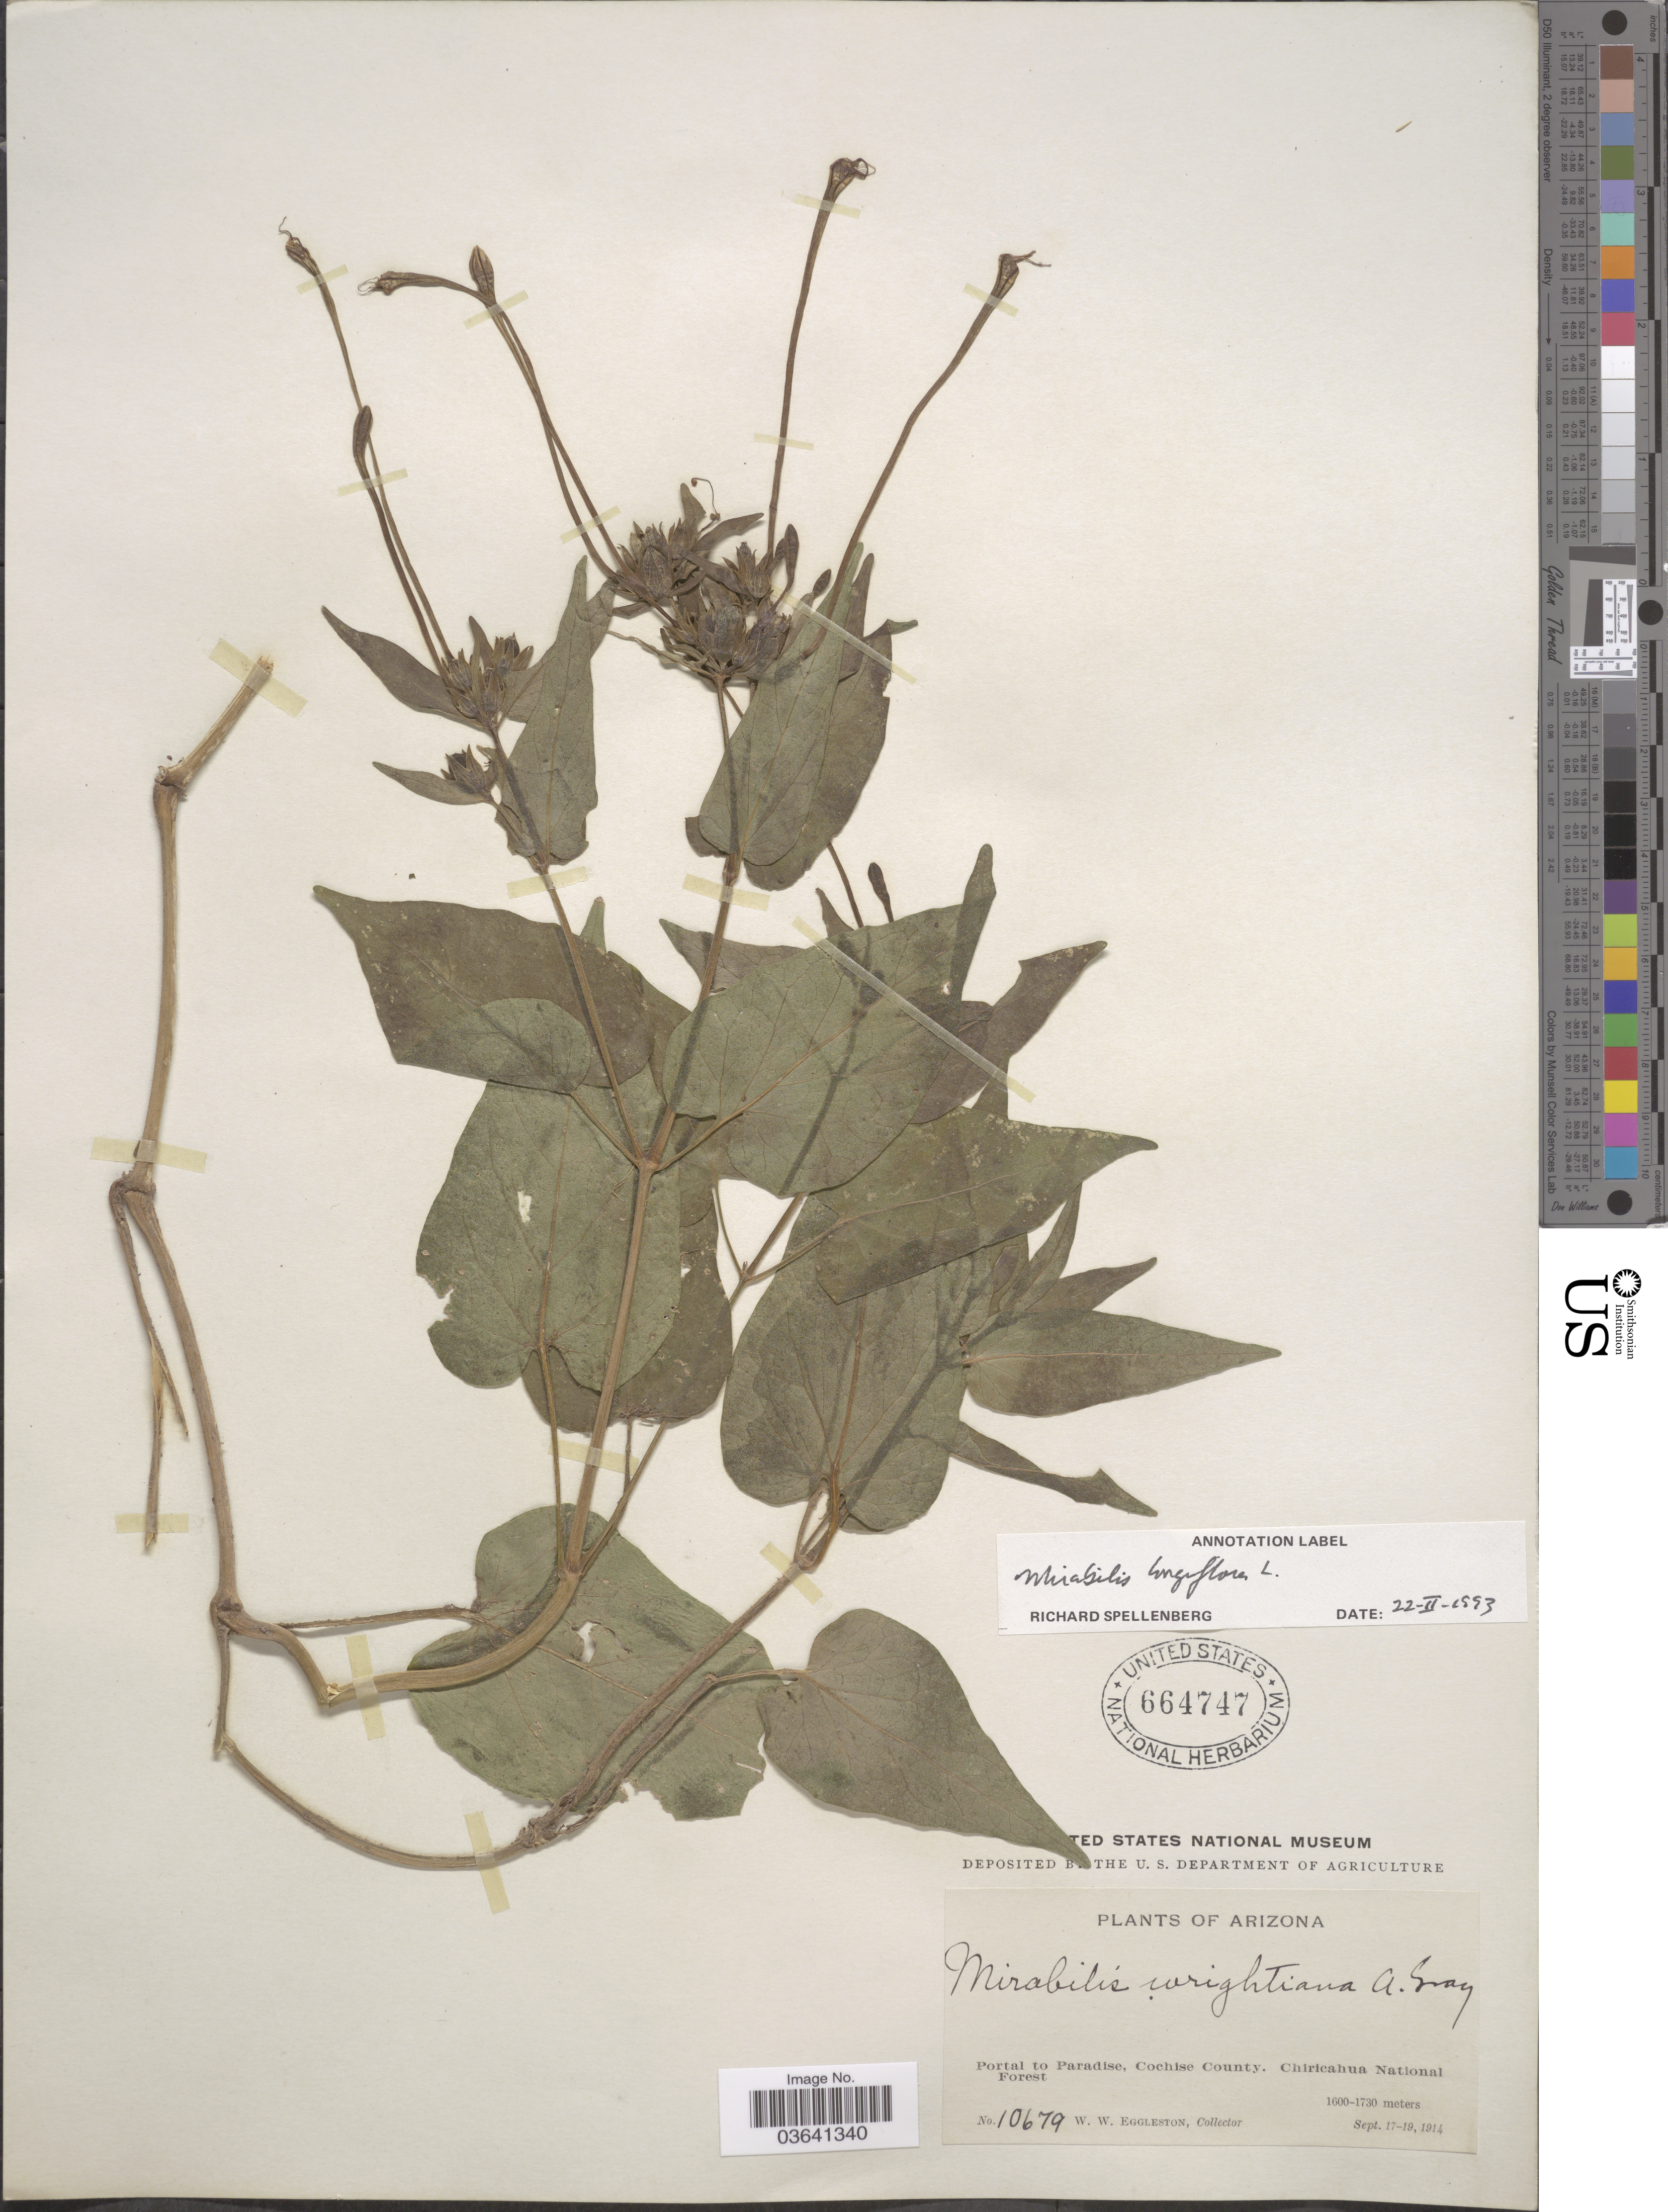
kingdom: Plantae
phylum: Tracheophyta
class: Magnoliopsida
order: Caryophyllales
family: Nyctaginaceae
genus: Mirabilis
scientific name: Mirabilis wrightiana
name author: A. Gray & Britton ex Kearney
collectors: W. W. Eggleston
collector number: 10679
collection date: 1914-09-17/1914-09-19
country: United States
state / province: Arizona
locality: Portal to Paradise, Cochise County. Chiricahua National Forest.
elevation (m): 1600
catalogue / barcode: US 664747